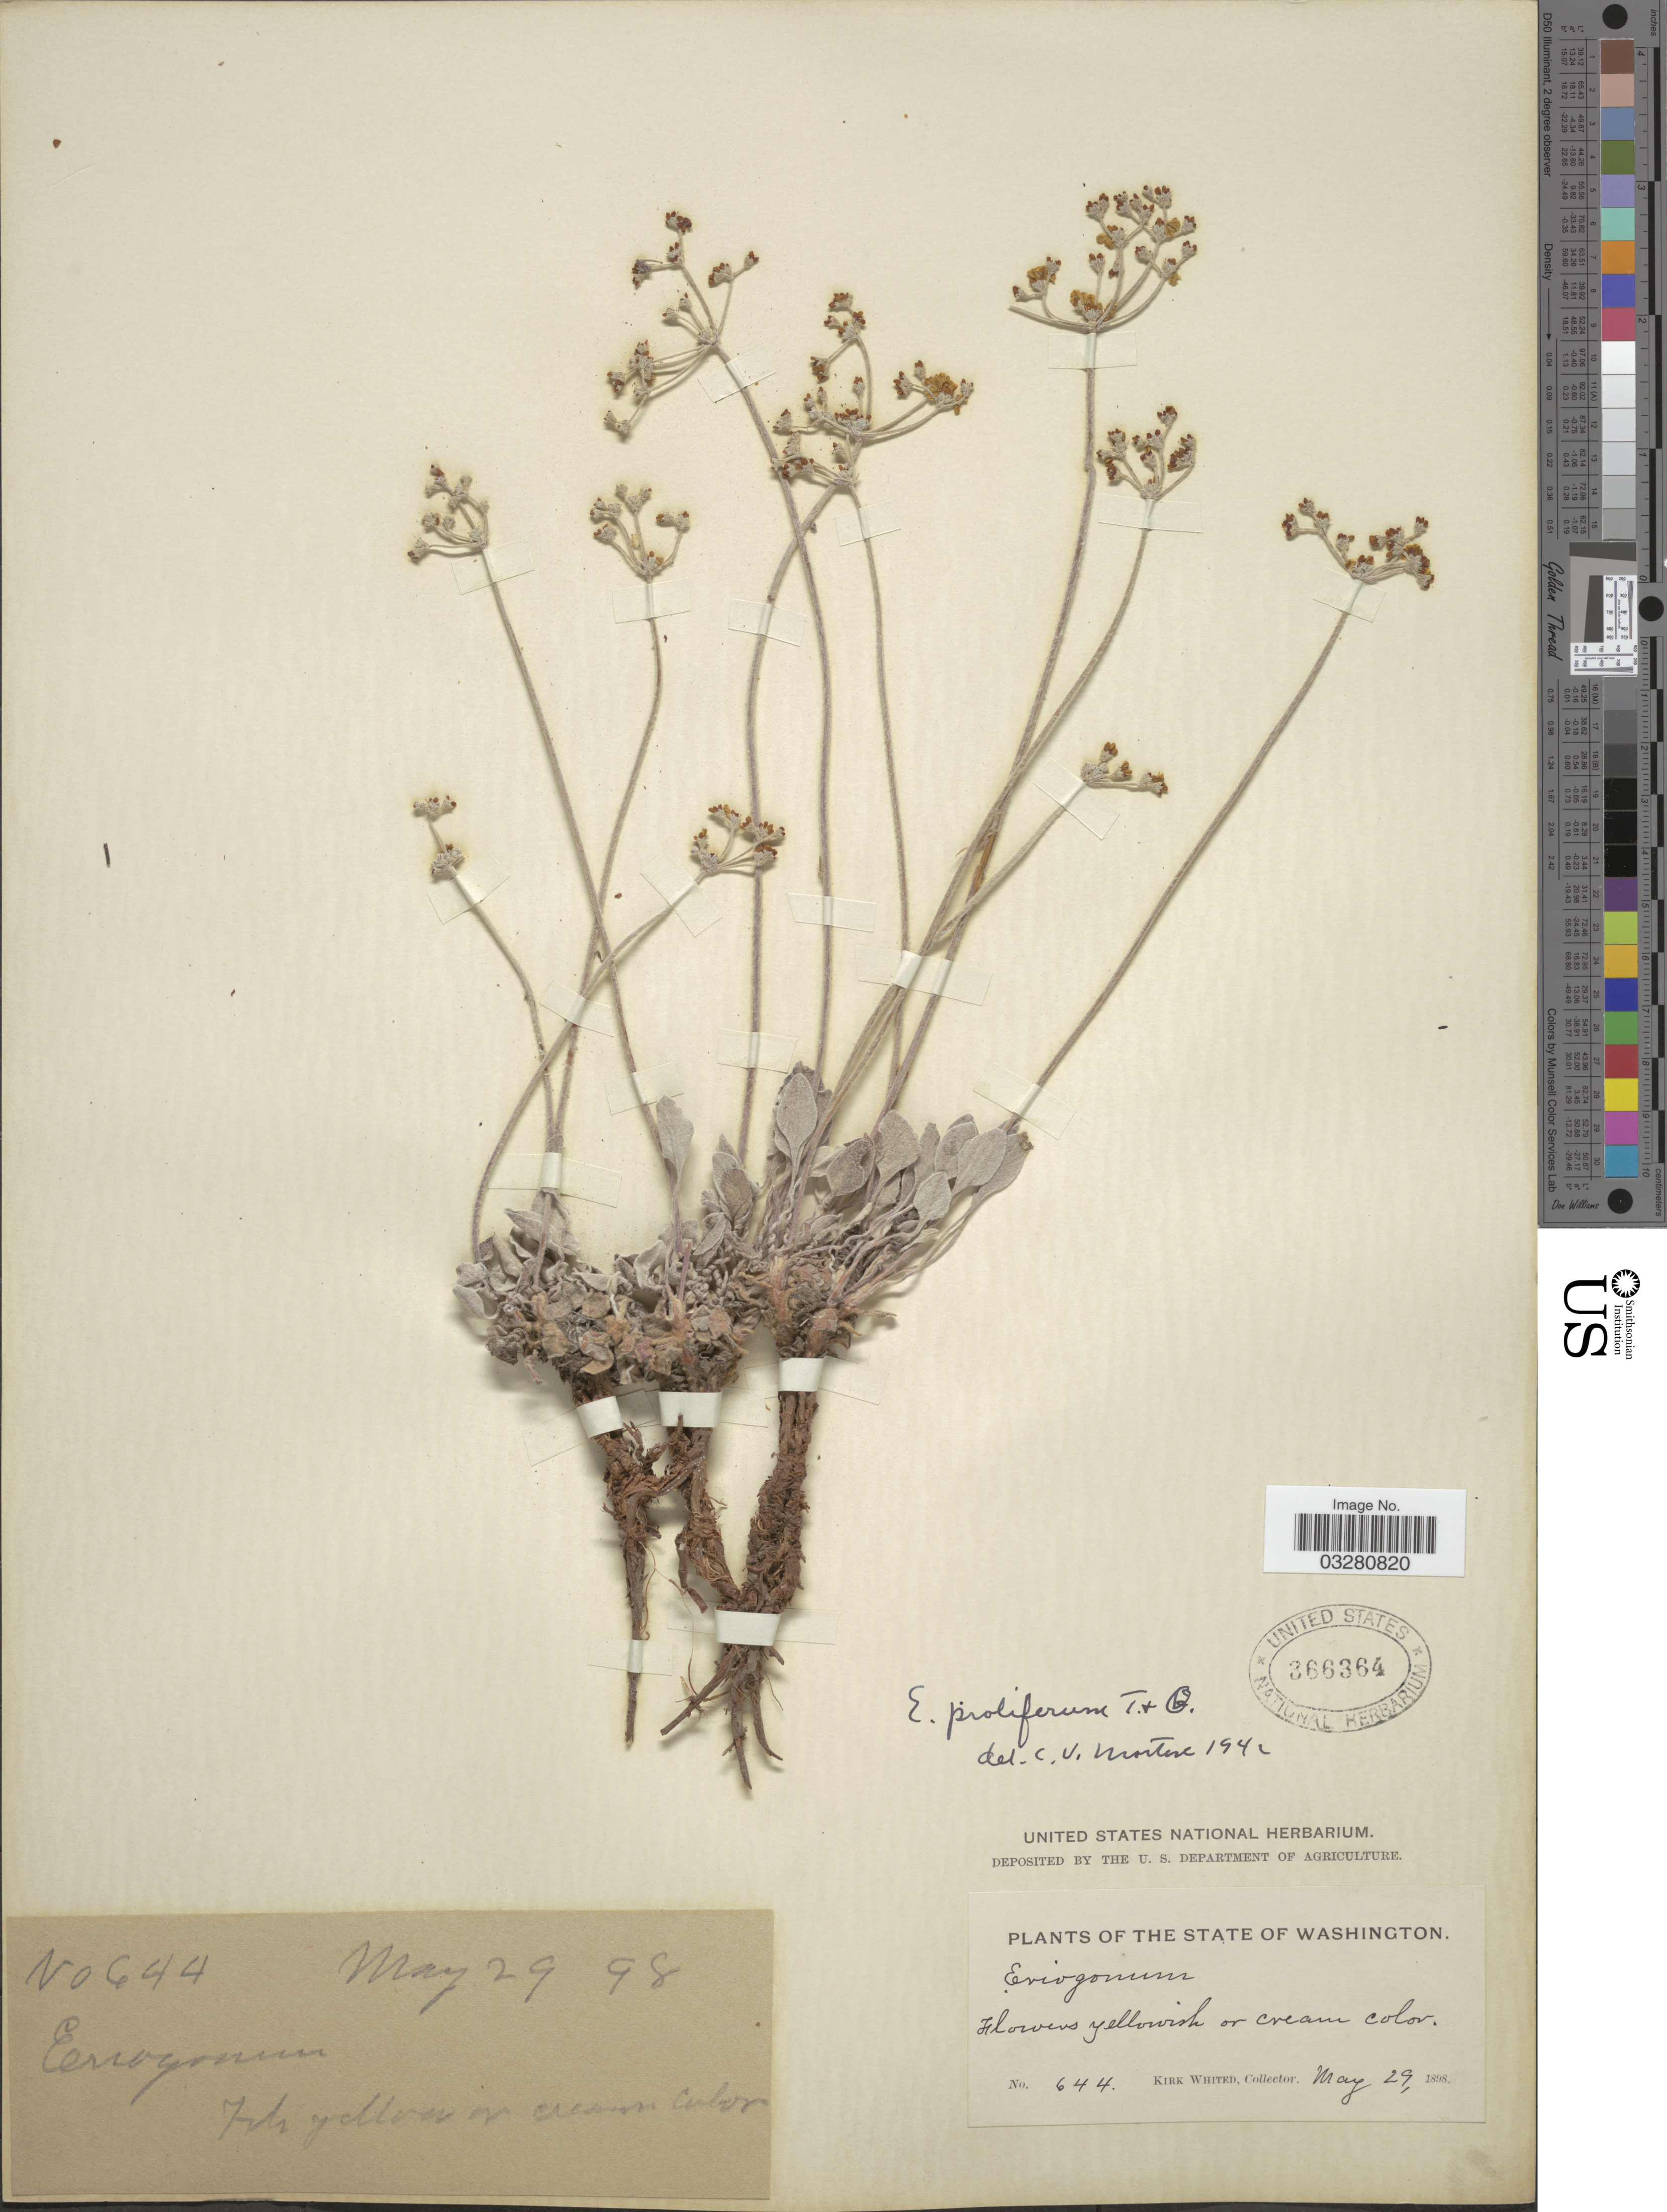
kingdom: Plantae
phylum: Tracheophyta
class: Magnoliopsida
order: Caryophyllales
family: Polygonaceae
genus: Eriogonum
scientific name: Eriogonum strictum subsp. anserinum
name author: (Greene) Munz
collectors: K. Whited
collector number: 644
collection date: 1898-05-29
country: United States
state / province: Washington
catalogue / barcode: US 366364